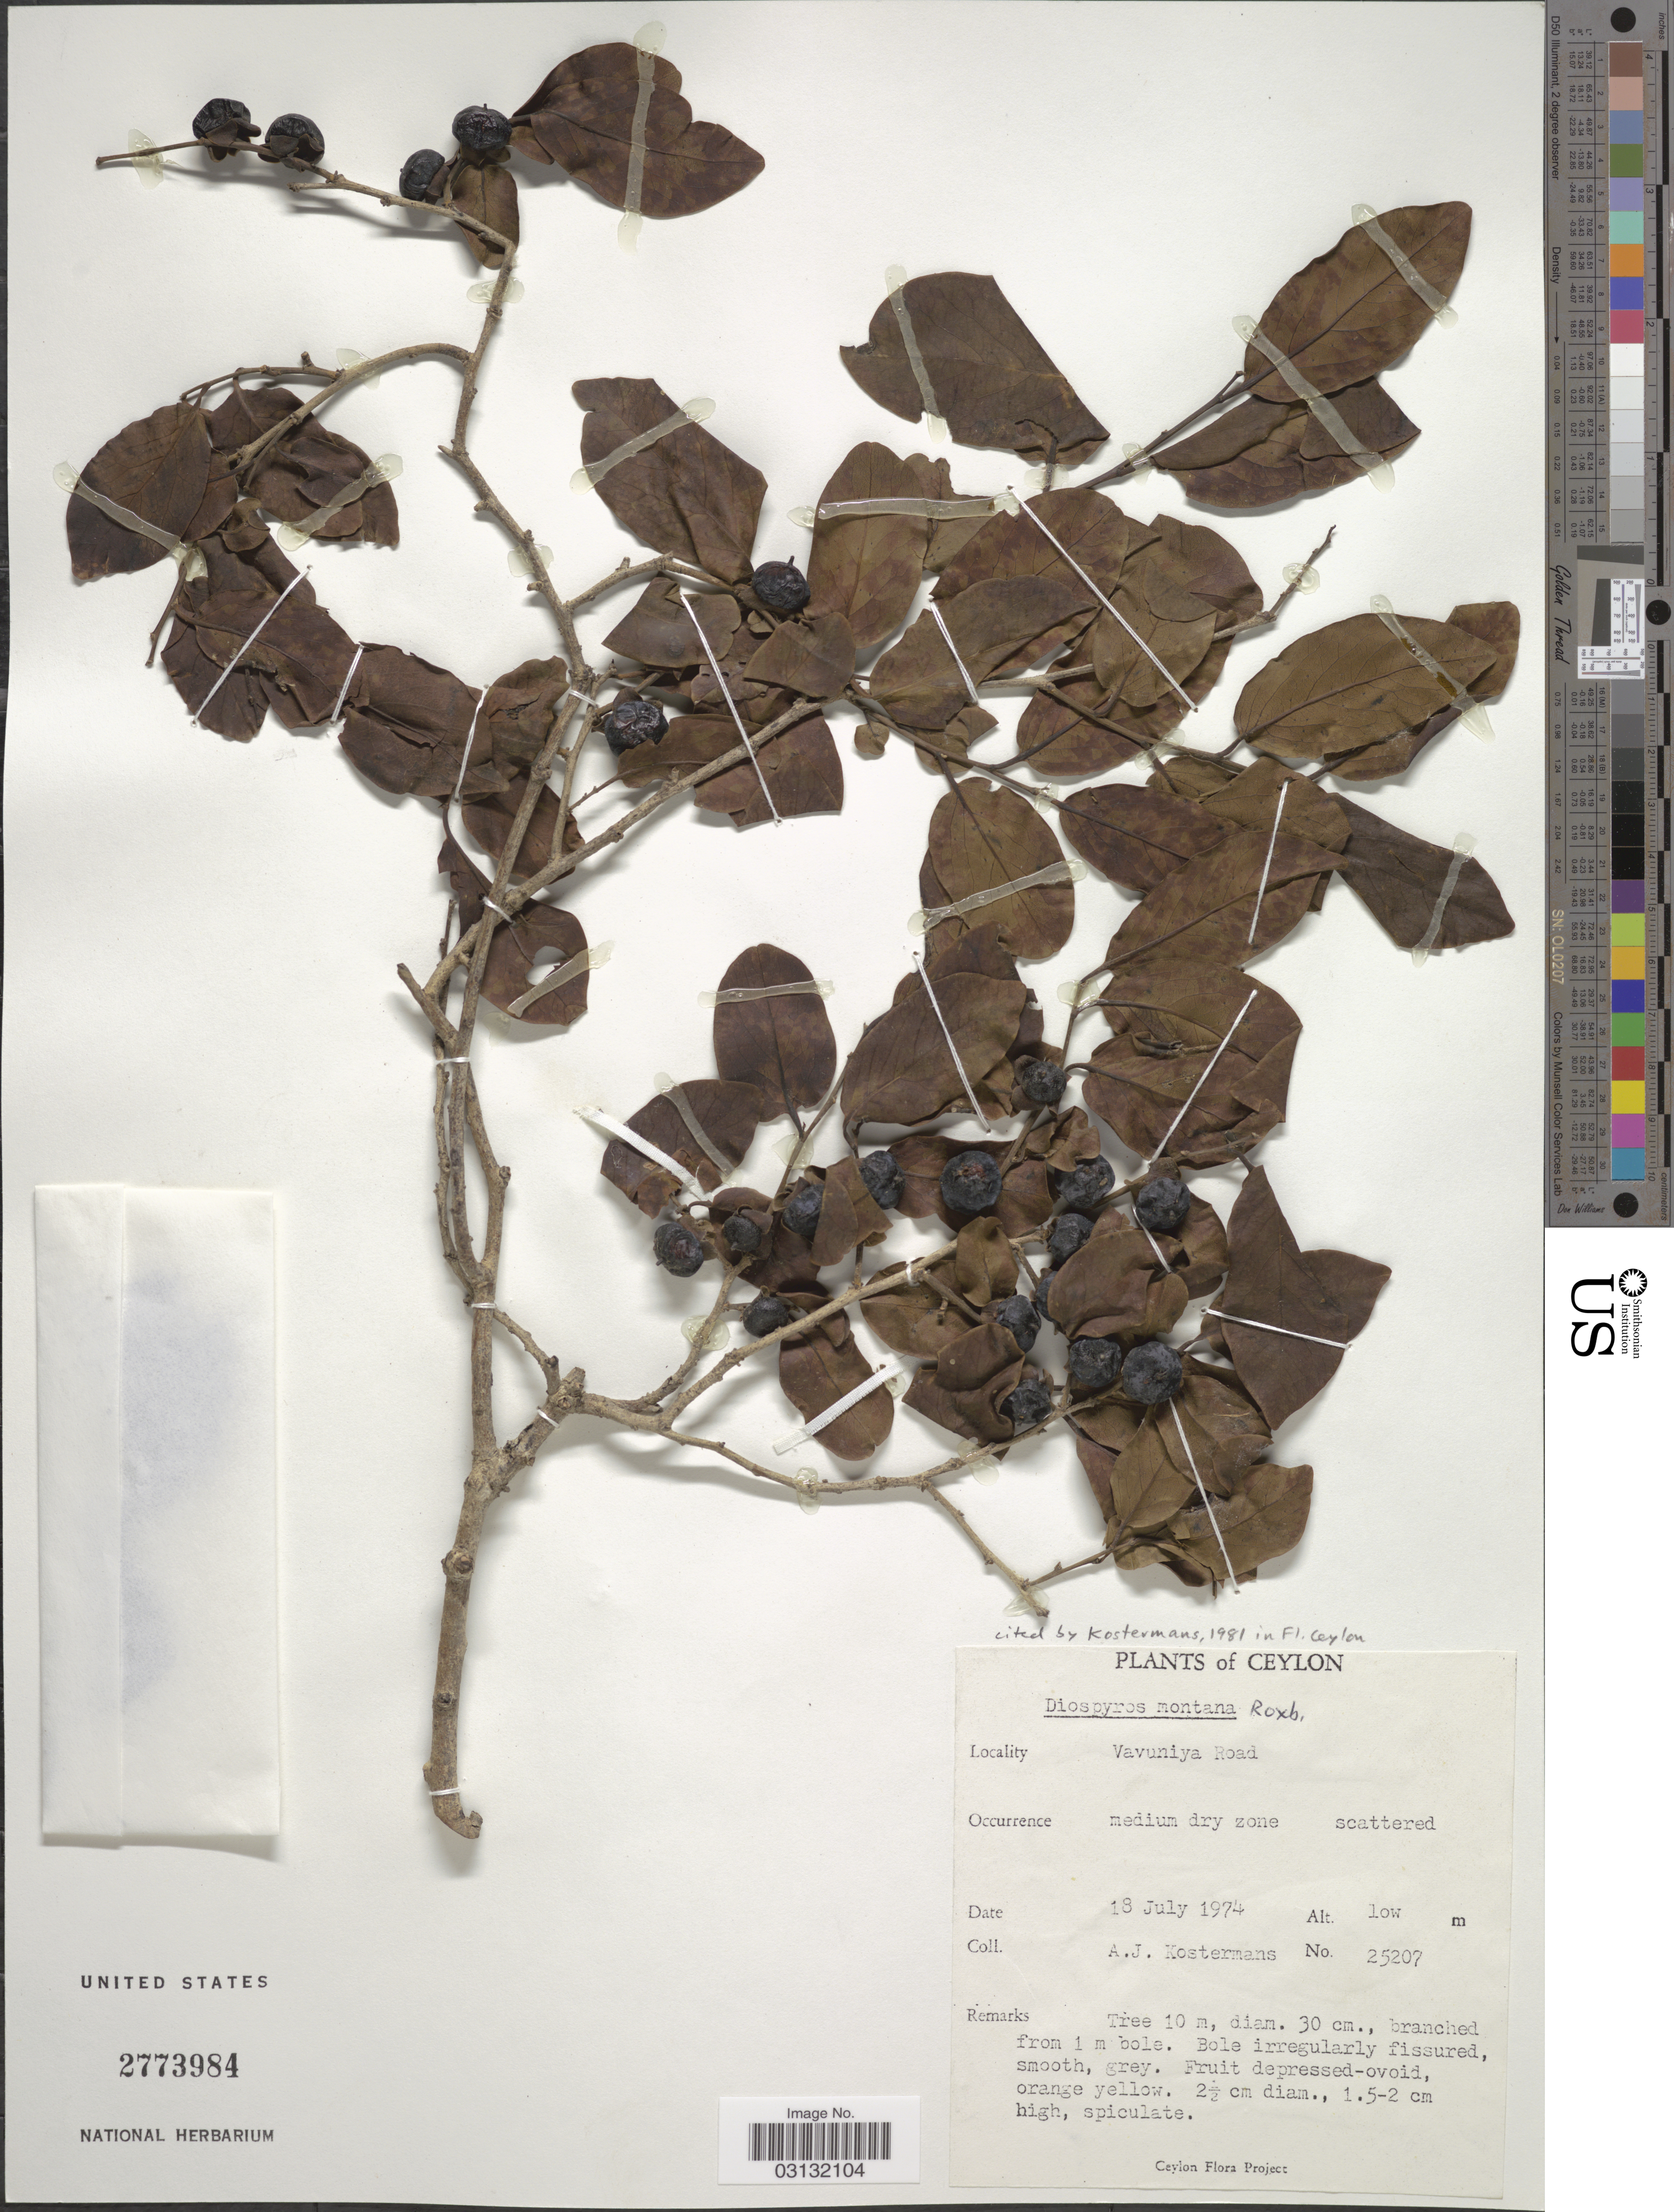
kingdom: Plantae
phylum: Tracheophyta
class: Magnoliopsida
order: Ericales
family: Ebenaceae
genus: Diospyros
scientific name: Diospyros montana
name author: Roxb.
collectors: A. J. G. Kostermans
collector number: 25207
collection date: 1974-07-18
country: Sri Lanka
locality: Ceylon, Vavuniya Road.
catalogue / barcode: US 2773984